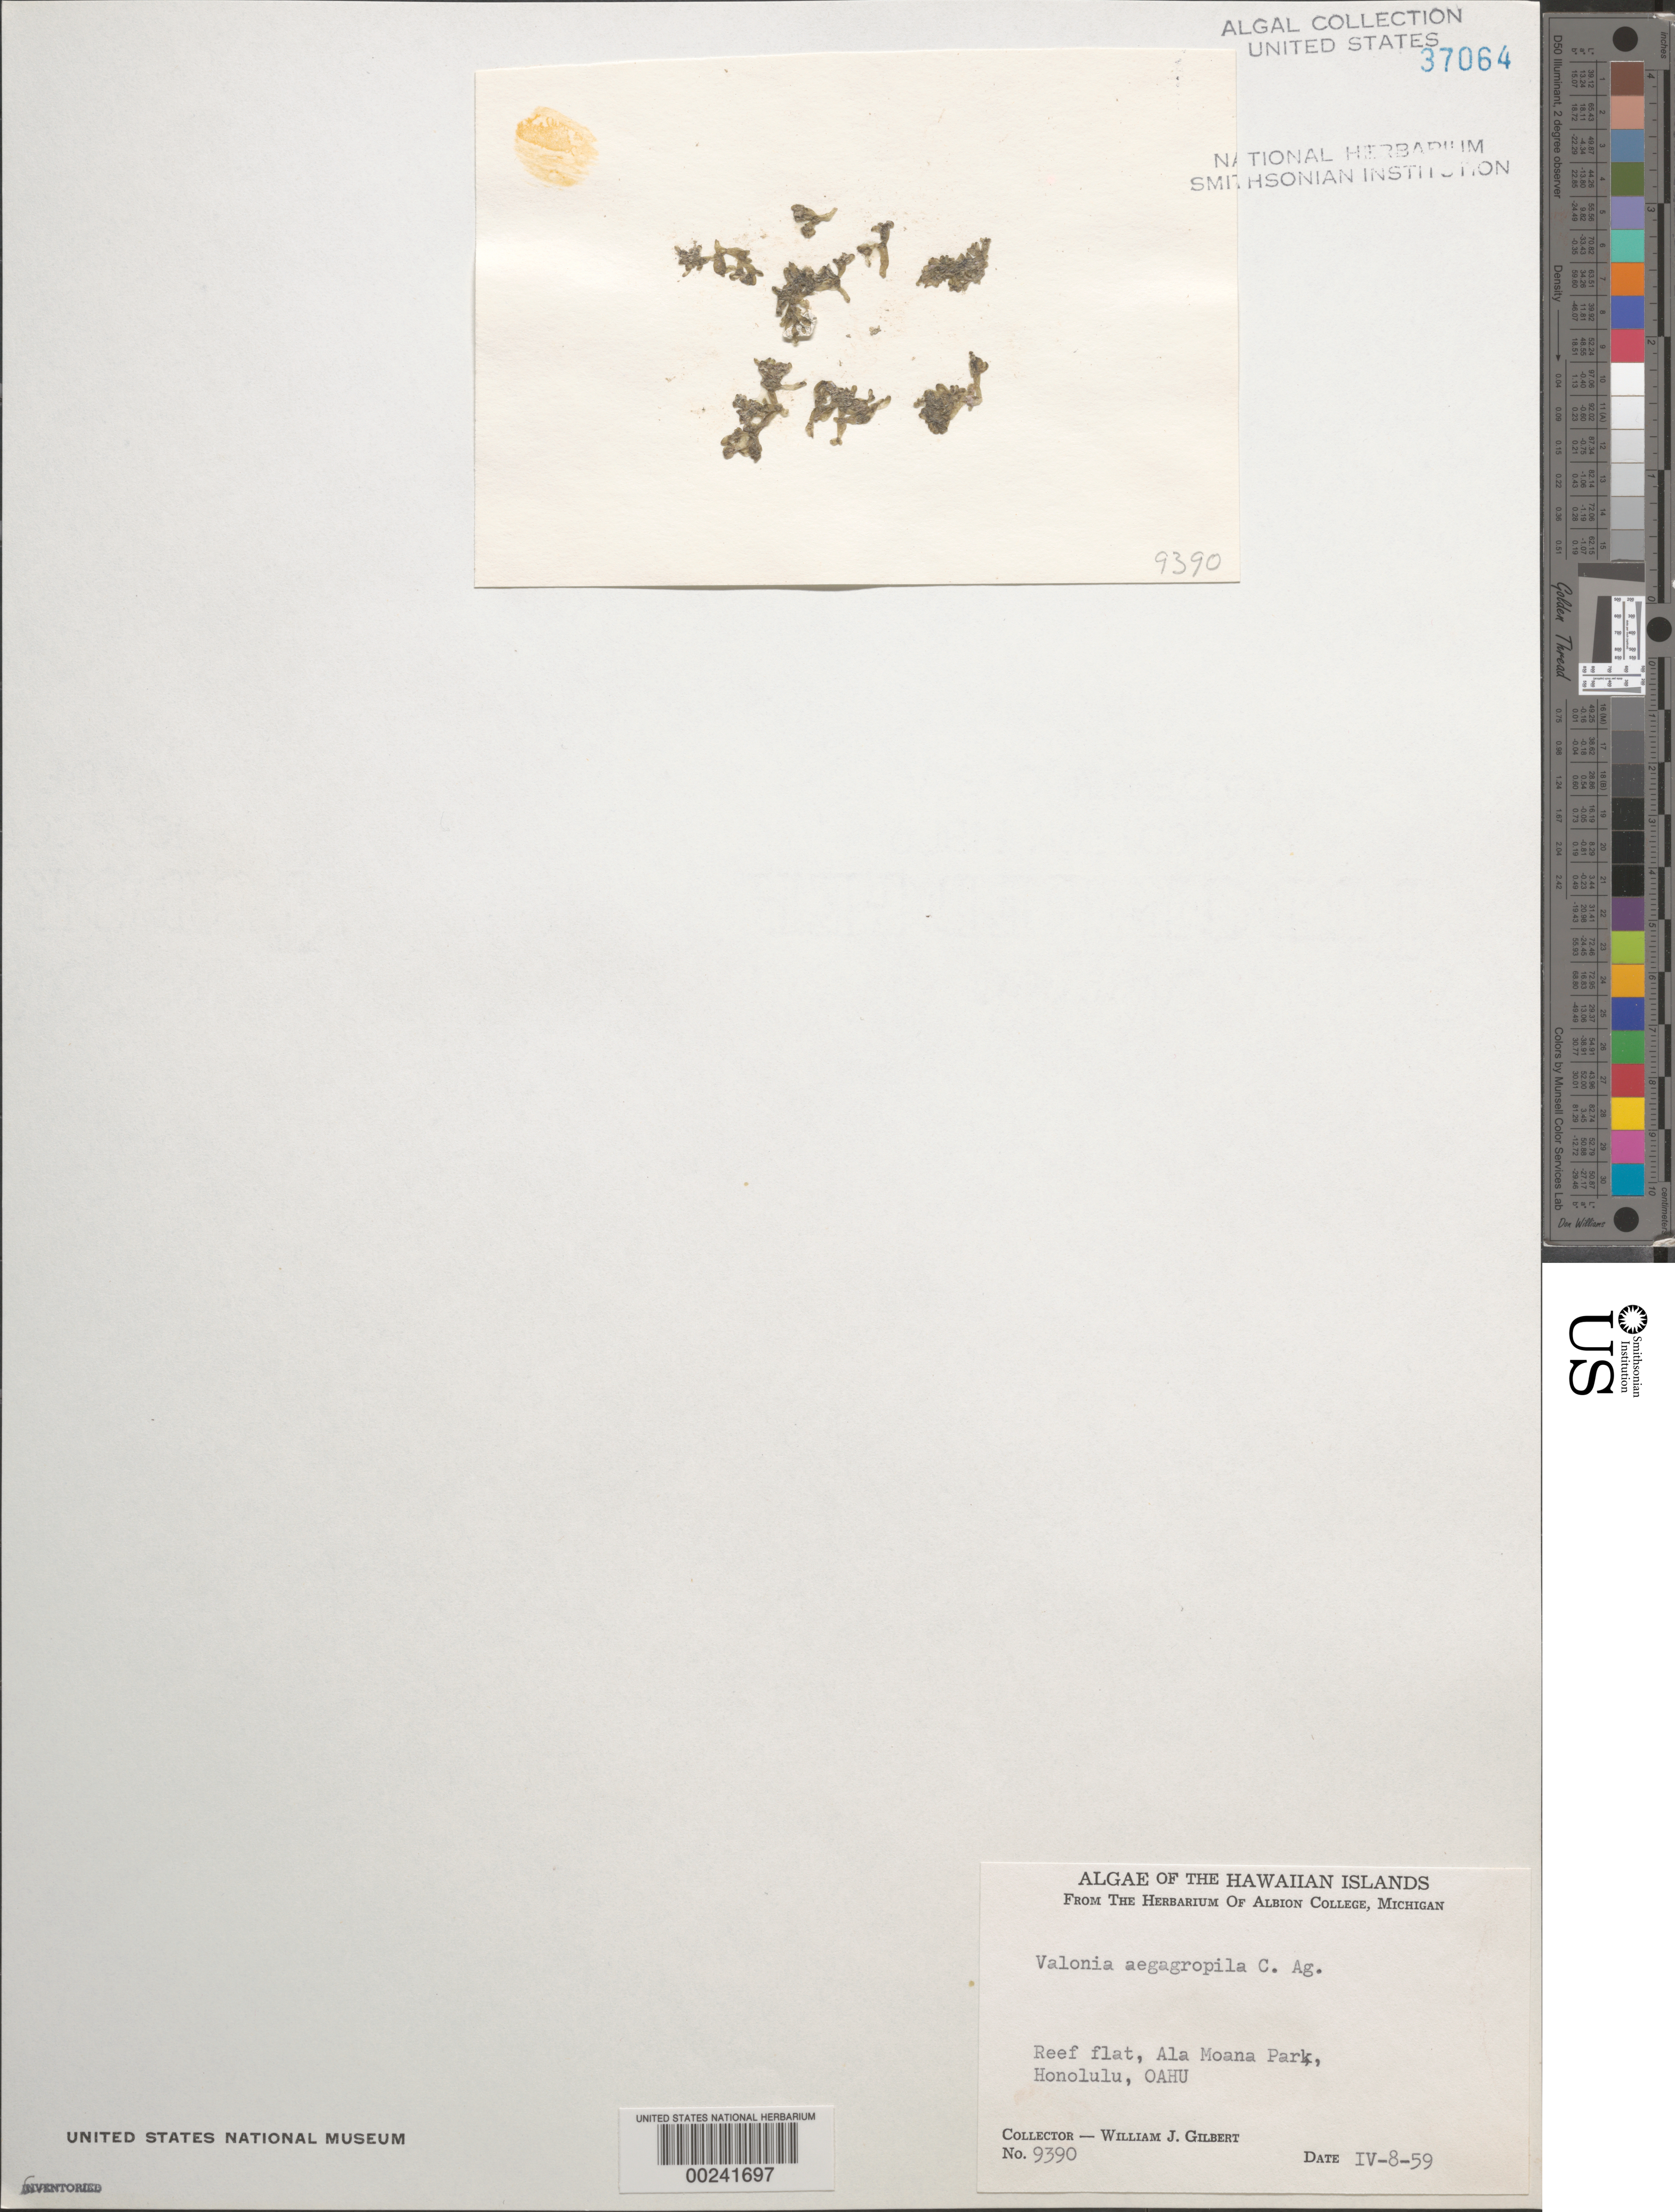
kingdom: Plantae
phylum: Chlorophyta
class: Ulvophyceae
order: Siphonocladales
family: Valoniaceae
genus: Valonia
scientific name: Valonia aegagropila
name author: C. Agardh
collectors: W. J. Gilbert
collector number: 9390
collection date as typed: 08 Apr 1959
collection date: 1959-04-08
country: United States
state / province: Hawaii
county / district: Honolulu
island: Oahu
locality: Ala Moana Park, Honolulu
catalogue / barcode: US 37064